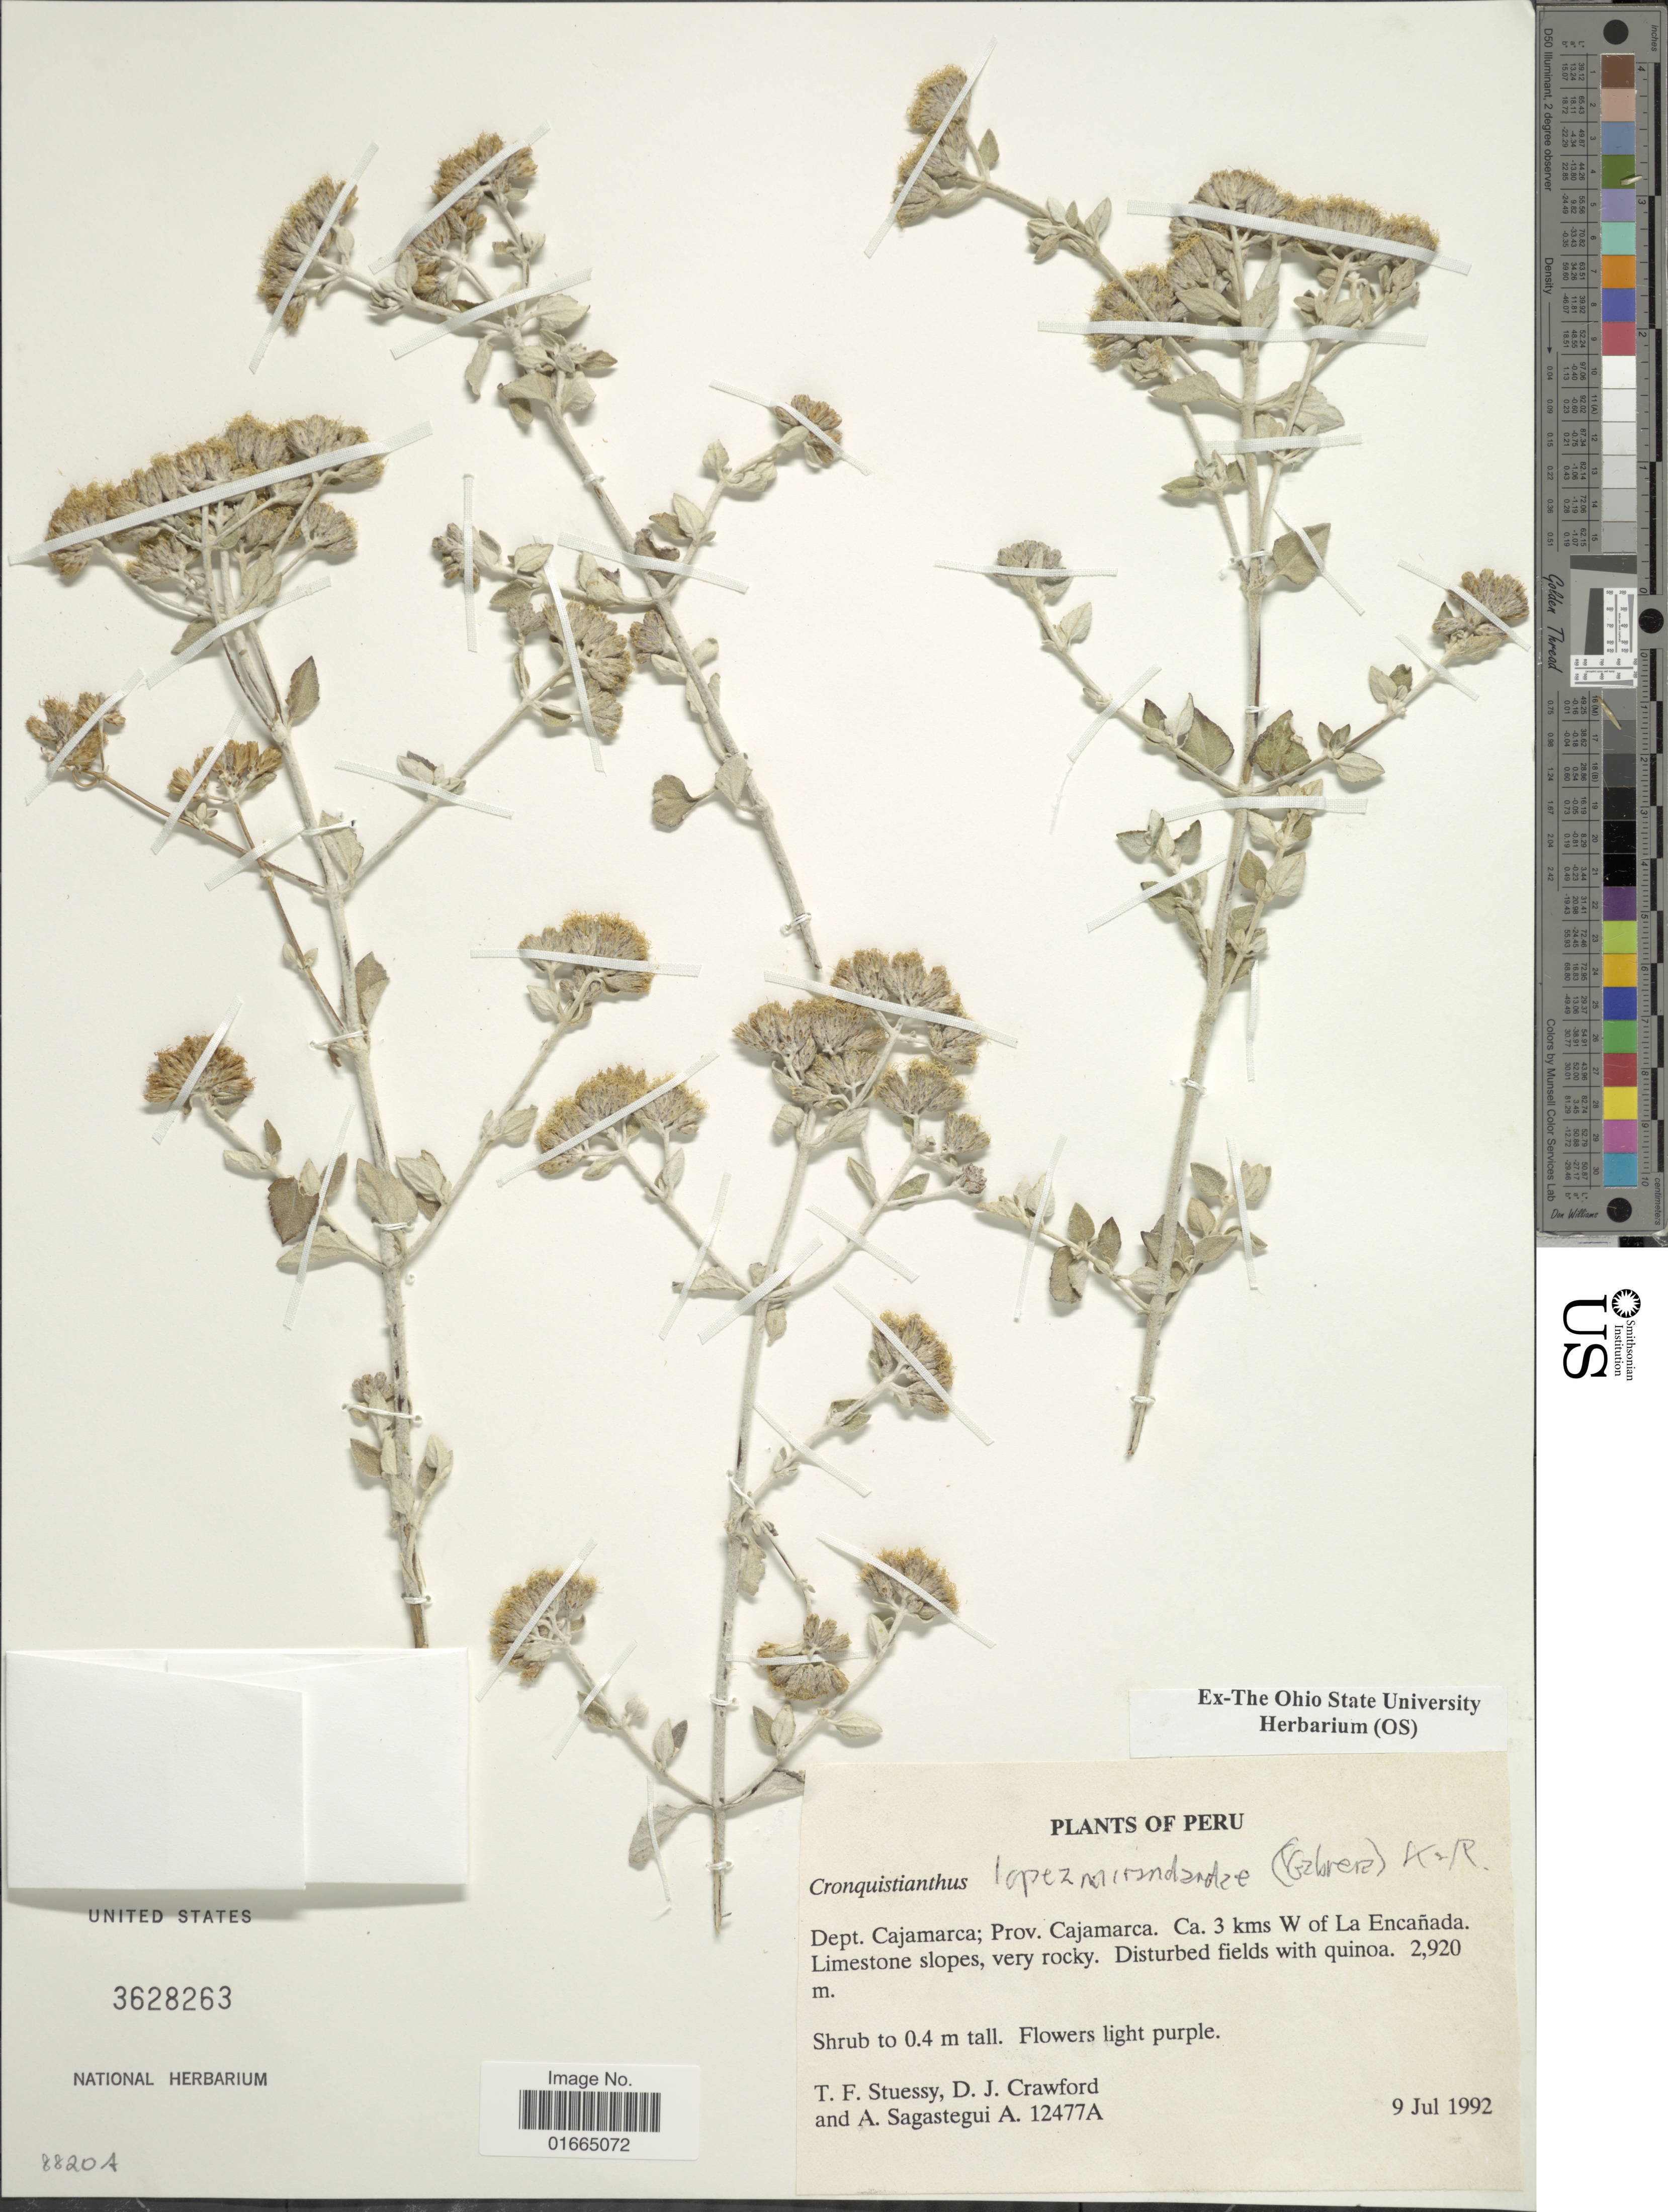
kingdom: Plantae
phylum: Tracheophyta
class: Magnoliopsida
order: Asterales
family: Asteraceae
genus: Cronquistianthus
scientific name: Cronquistianthus lopezmirandae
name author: (Cabrera) R.M. King & H. Rob.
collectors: T. Stuessy, D. Crawford & A. Sagástegui A.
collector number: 12477A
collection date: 1992-07-09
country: Peru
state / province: Cajamarca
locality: Dept. Cajamarca; Prov. Cajamarca. Ca. 3 kms W of La Encañada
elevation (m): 2920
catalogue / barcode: US 3628263